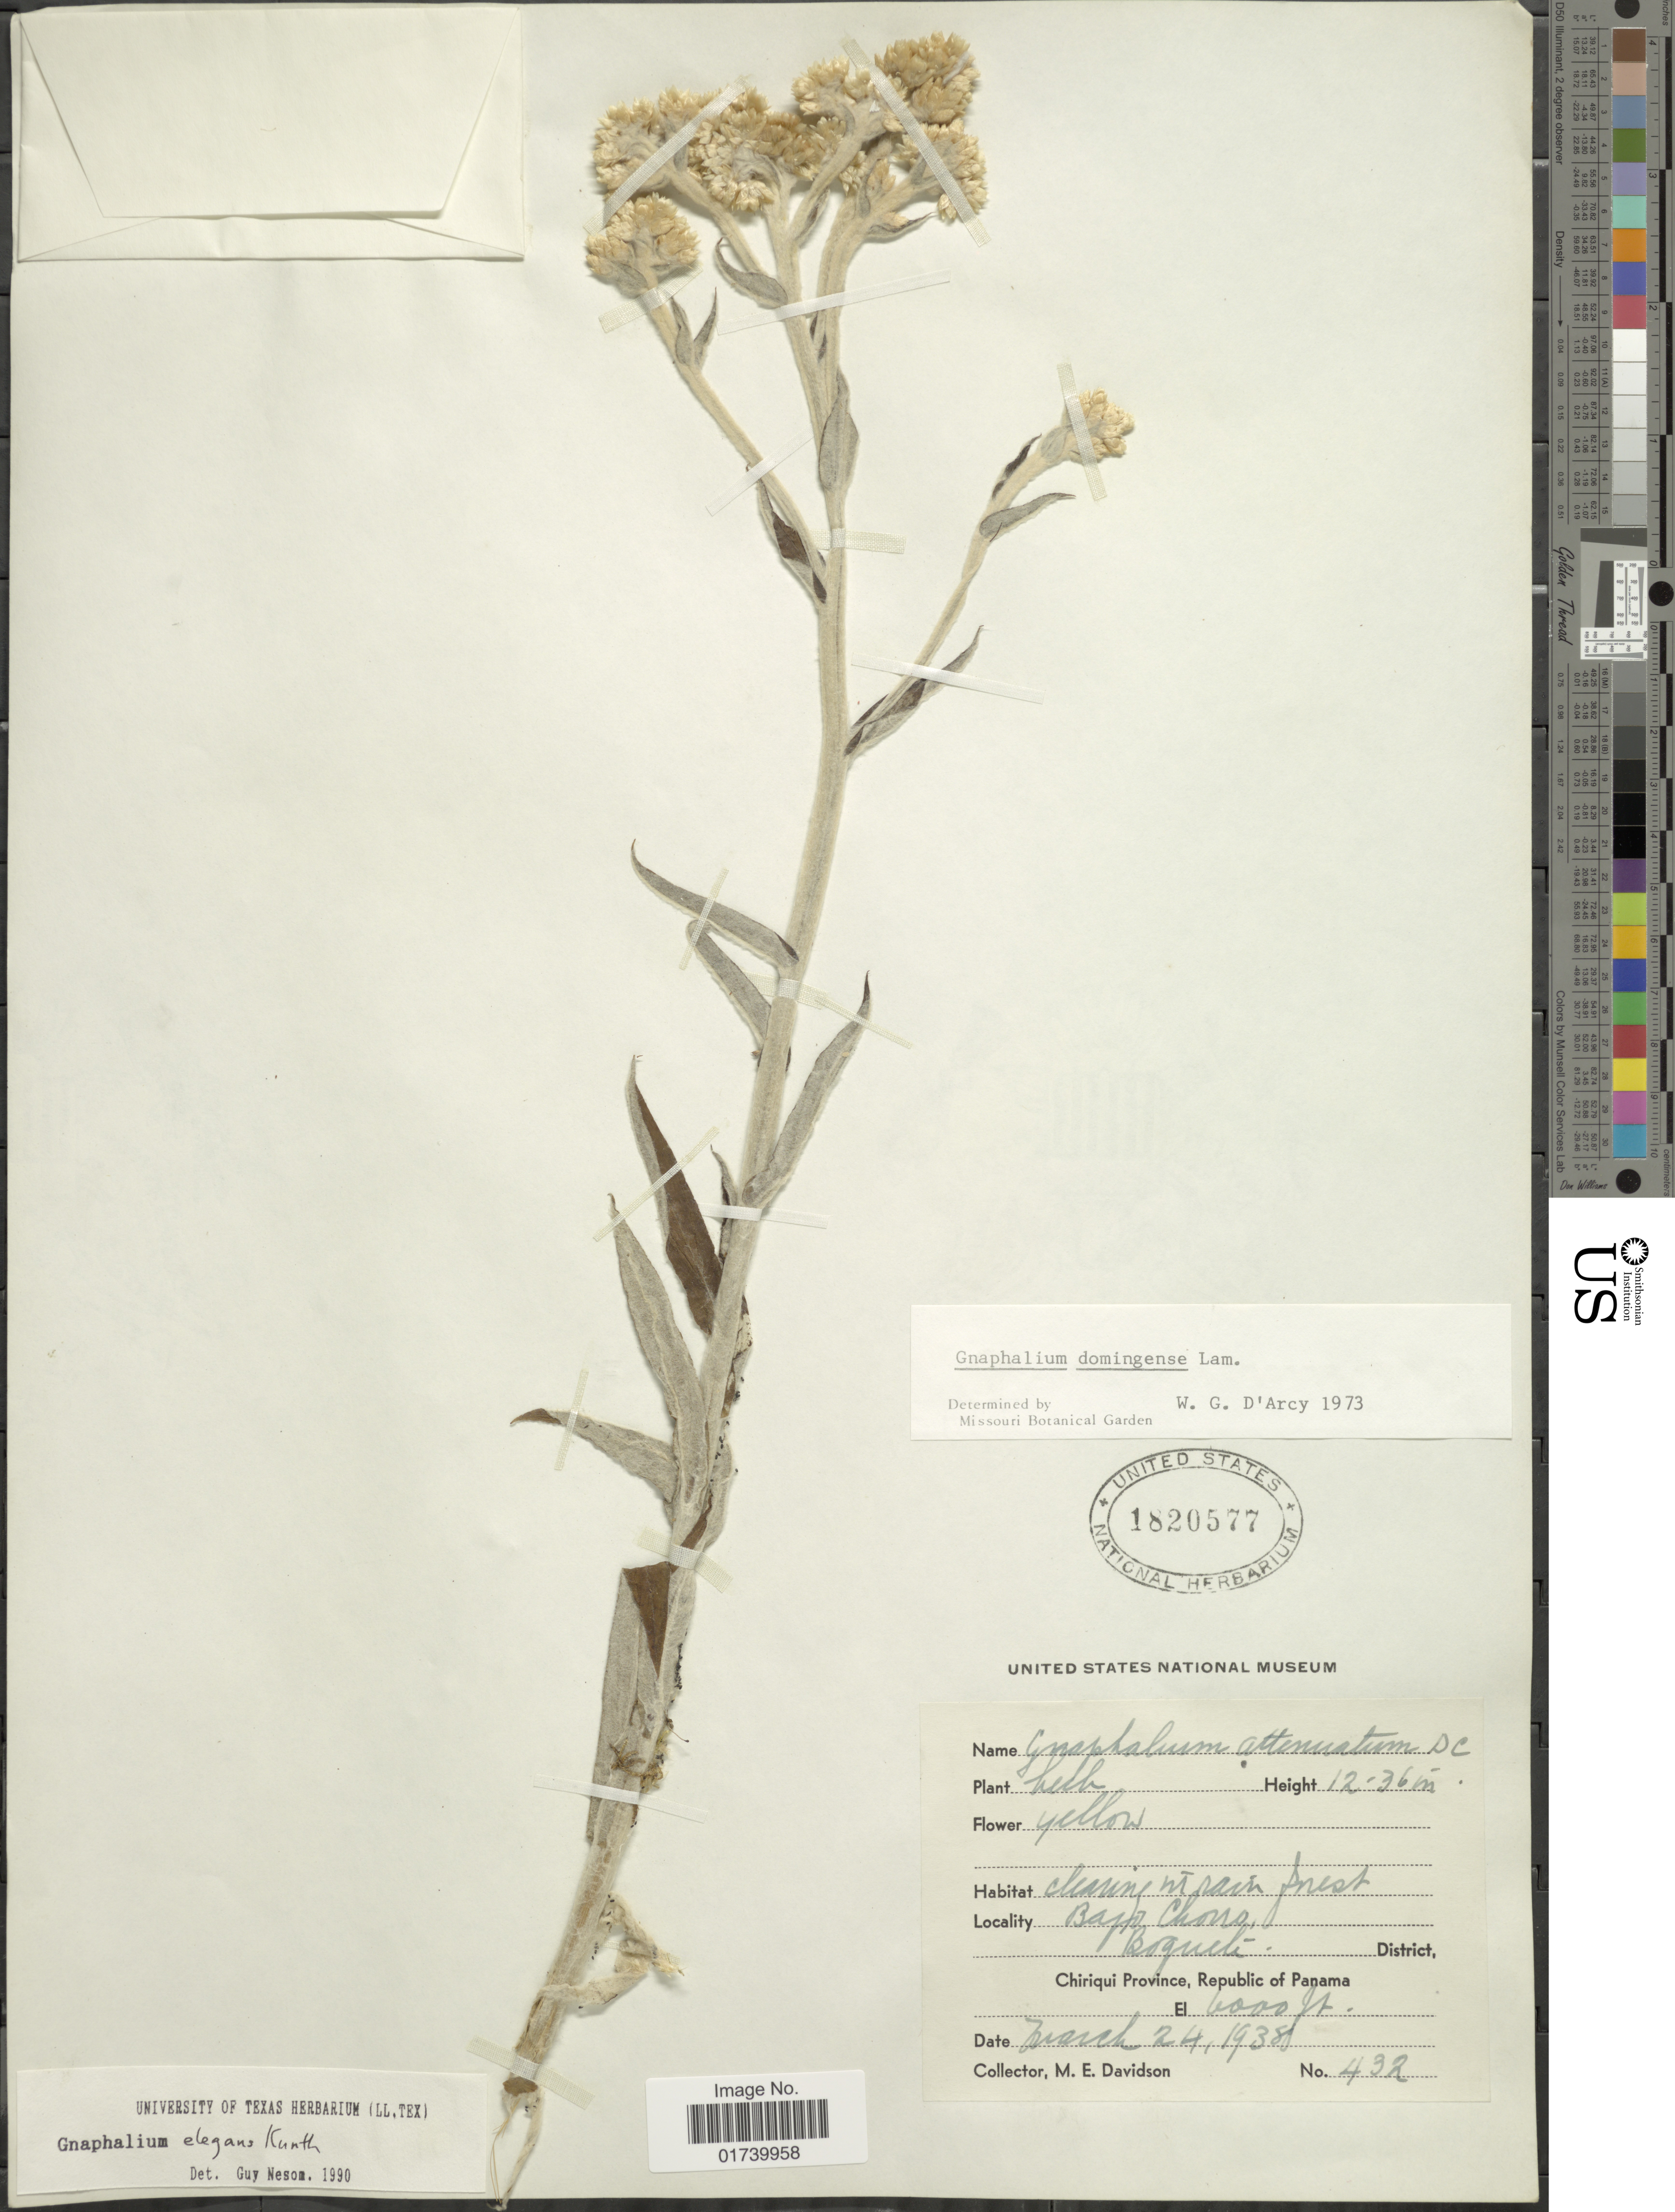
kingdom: Plantae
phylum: Tracheophyta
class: Magnoliopsida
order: Asterales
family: Asteraceae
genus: Pseudognaphalium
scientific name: Pseudognaphalium elegans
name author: (Kunth) Kartesz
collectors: M. E. Davidson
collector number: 432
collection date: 1938-03-24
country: Panama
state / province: Chiriqui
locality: Bajo Chorro, Boquete, Chiriqui Province, Republic of Panama.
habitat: clearing mt. rain forest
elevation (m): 1829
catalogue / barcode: US 1820577